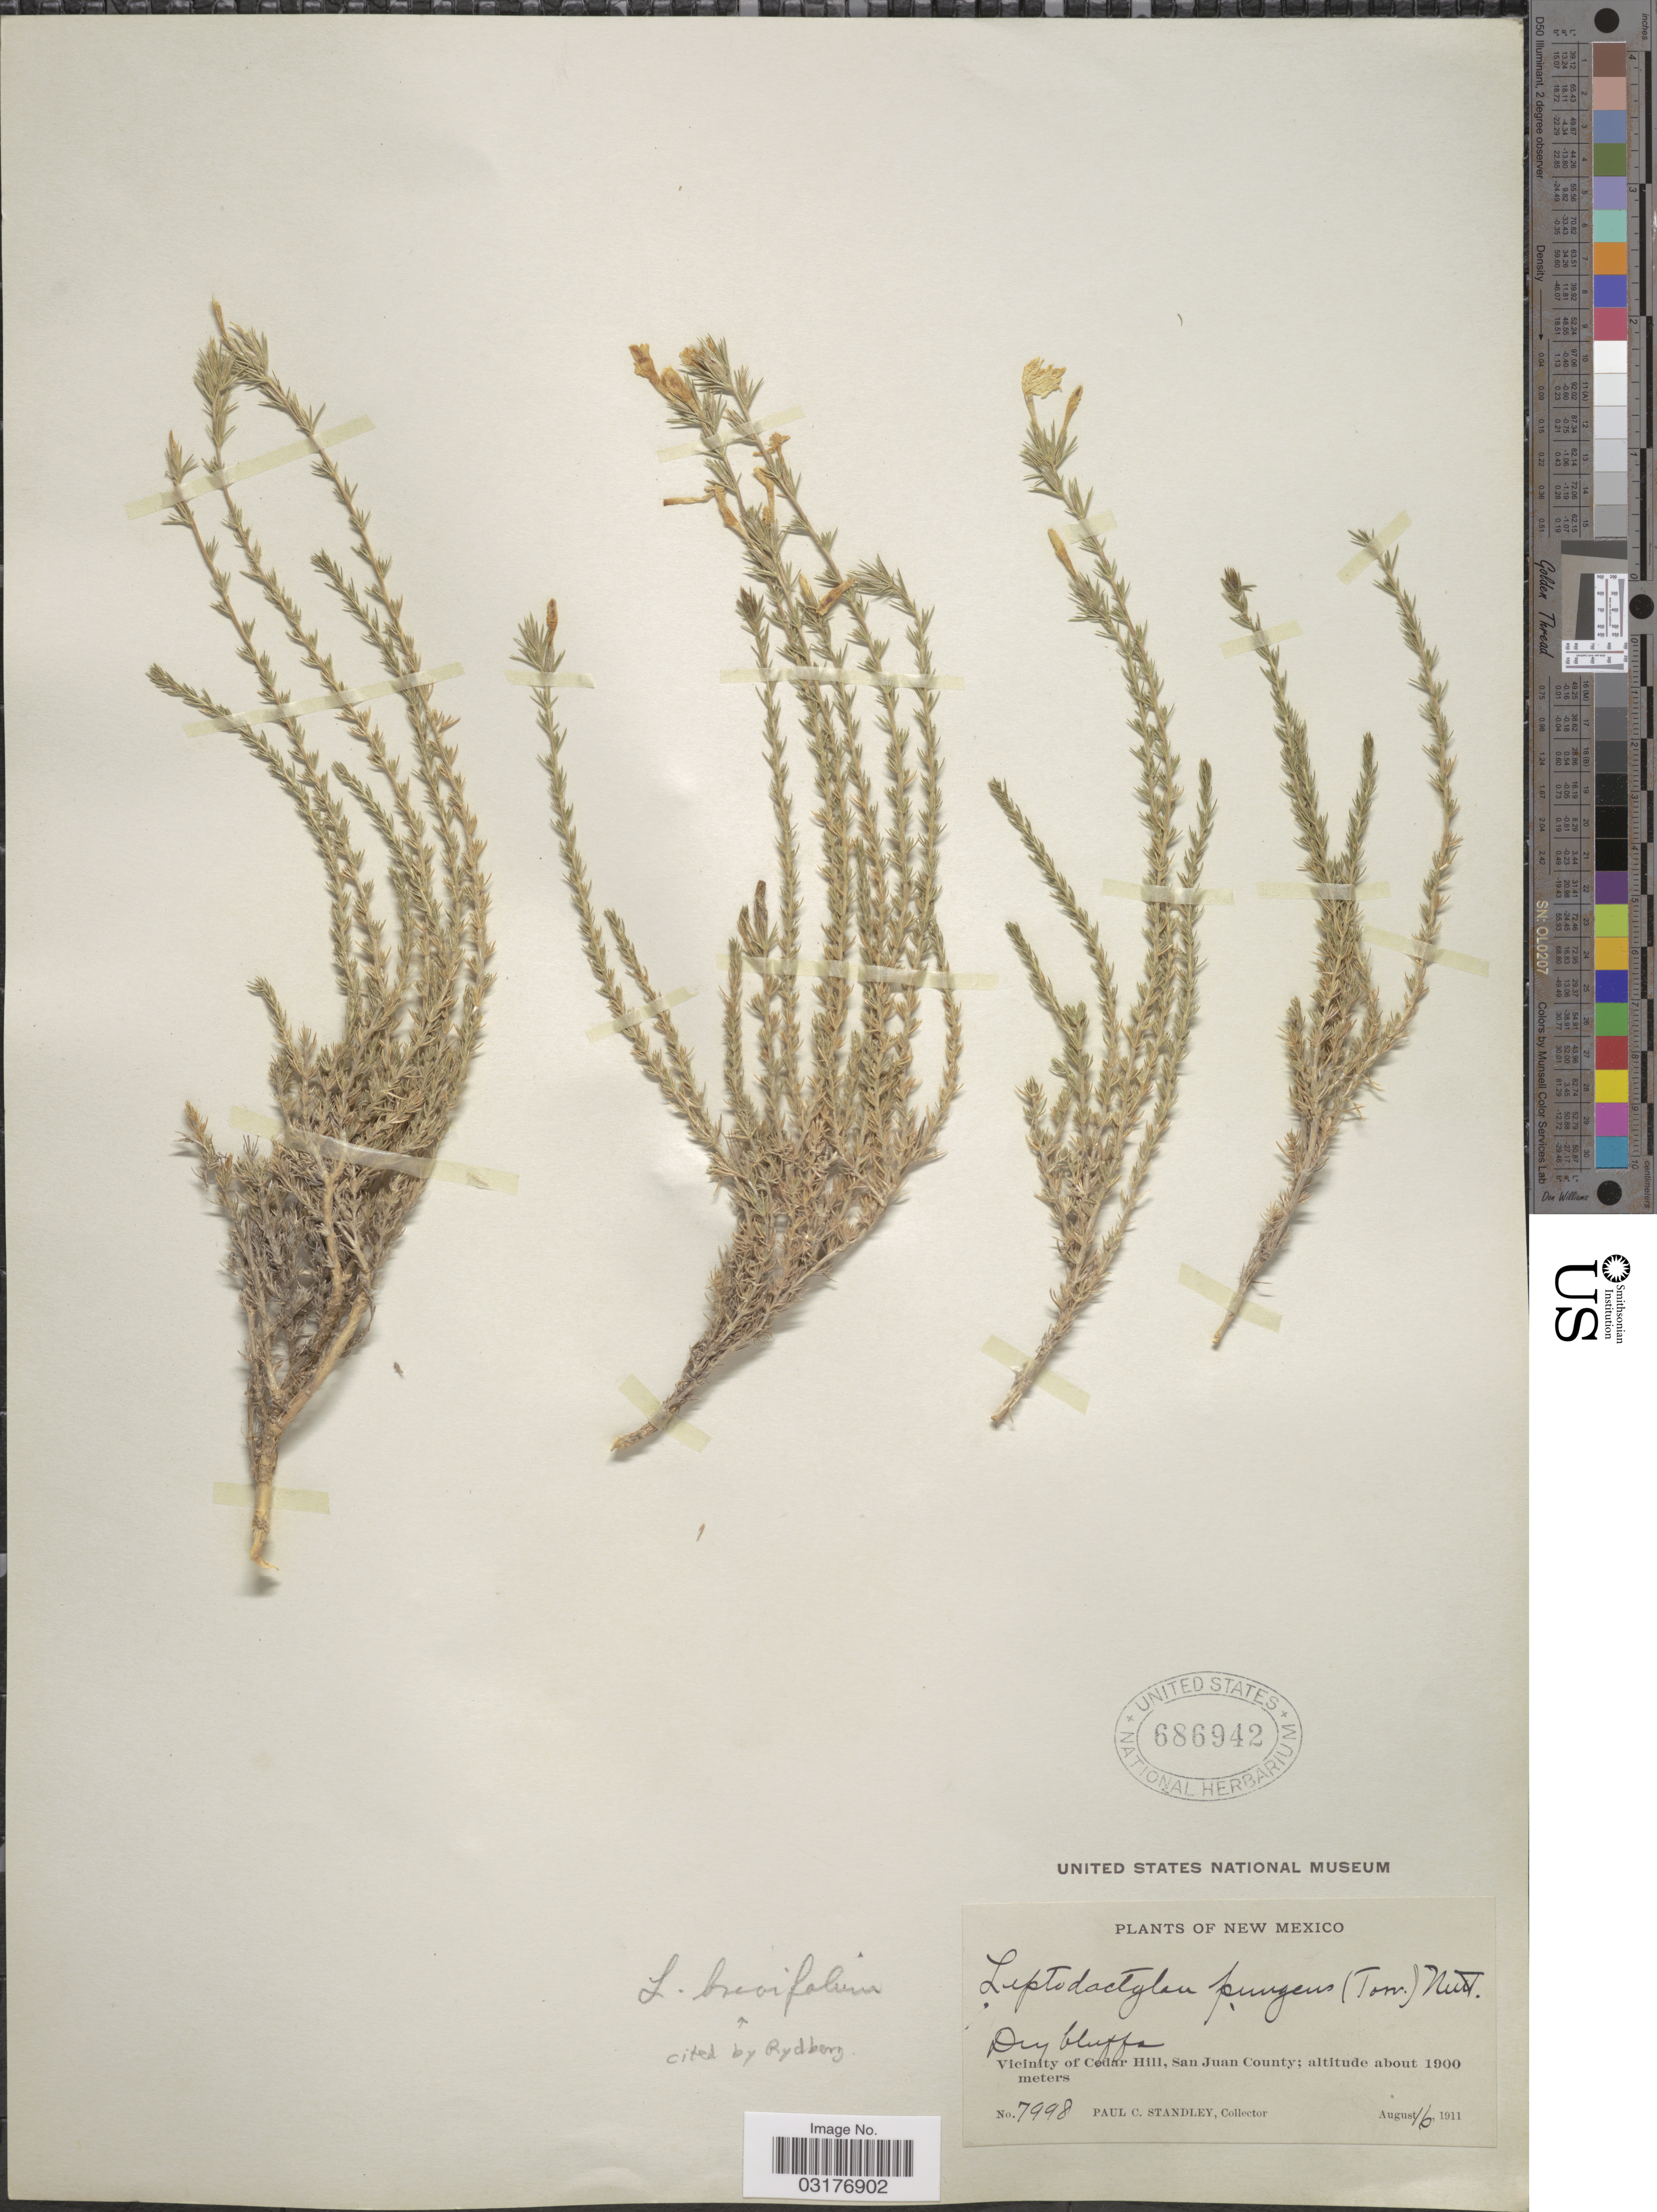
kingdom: Plantae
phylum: Tracheophyta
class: Magnoliopsida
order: Ericales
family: Polemoniaceae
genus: Linanthus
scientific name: Linanthus pungens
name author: (Torr.) J.M. Porter & L.A. Johnson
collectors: P. C. Standley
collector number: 7998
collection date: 1911-08-16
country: United States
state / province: New Mexico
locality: Vicinity of Cedar Hill, San Juan County.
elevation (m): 1900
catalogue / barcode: US 686942